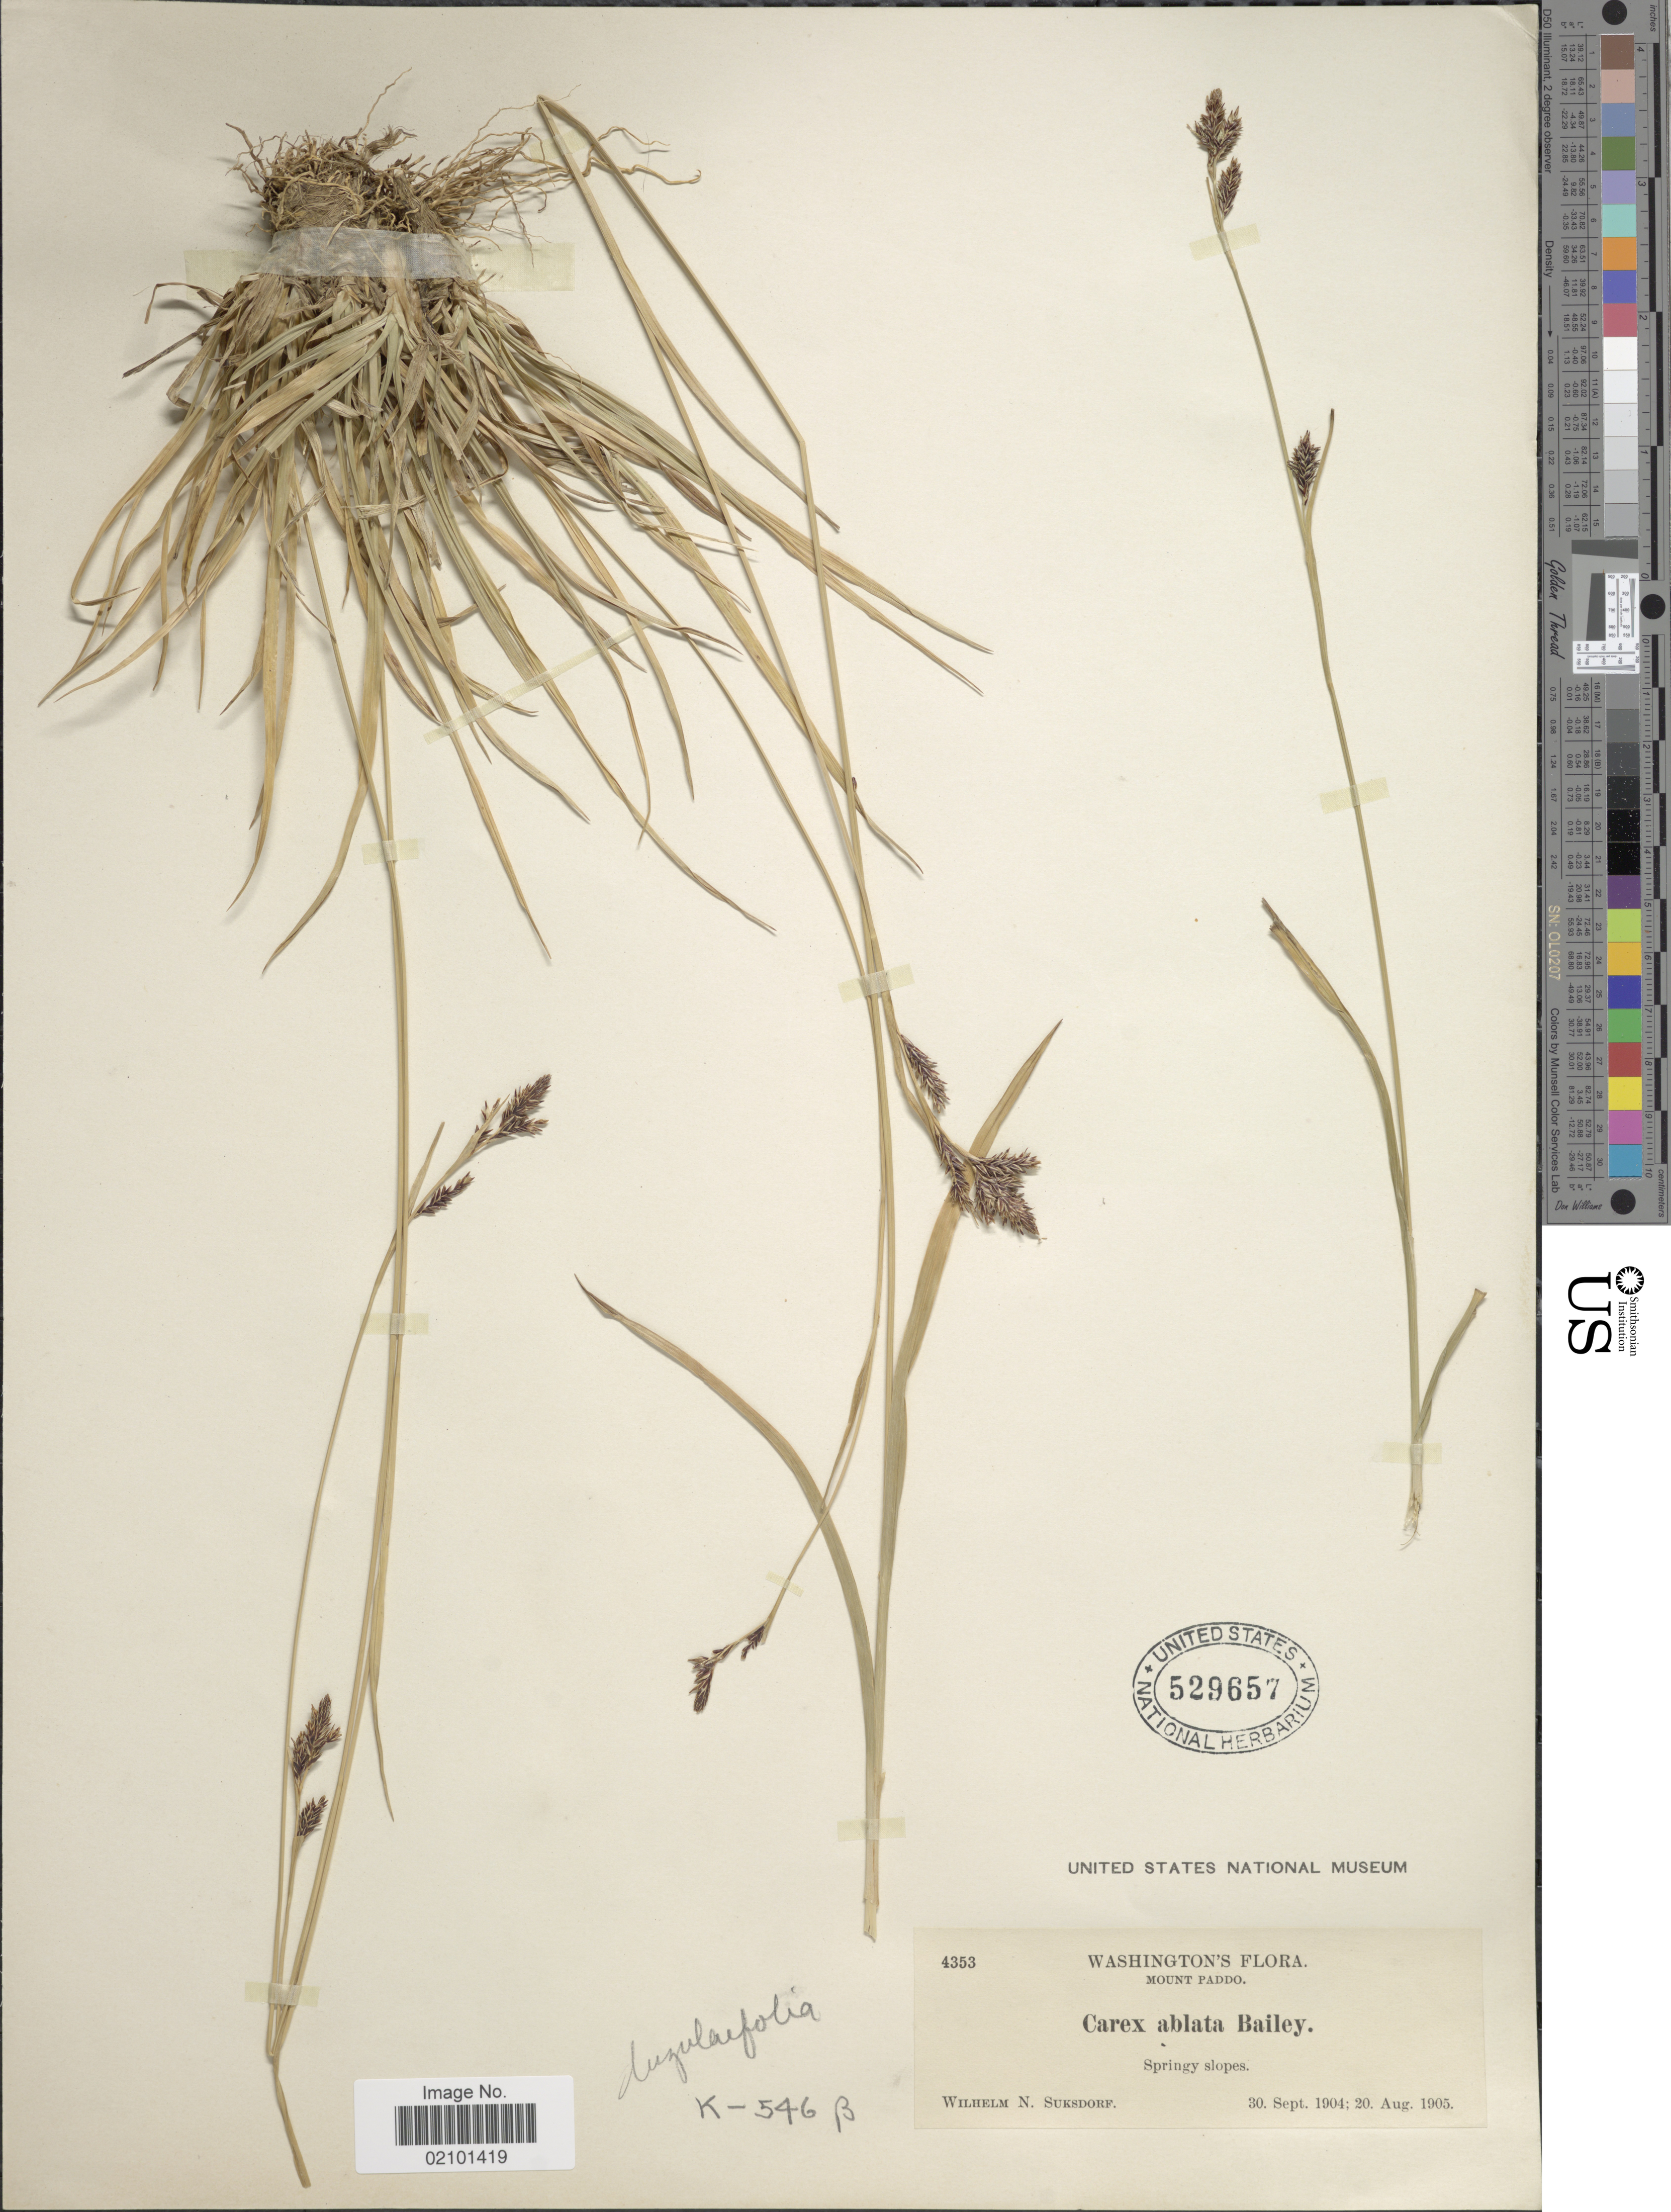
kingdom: Plantae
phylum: Tracheophyta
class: Liliopsida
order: Poales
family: Cyperaceae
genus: Carex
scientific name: Carex ablata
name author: L.H. Bailey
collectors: W. N. Suksdorf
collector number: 4353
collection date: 1904-09-30/1905-08-20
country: United States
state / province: Washington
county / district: Skamania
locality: Mount Paddo.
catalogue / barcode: US 529657